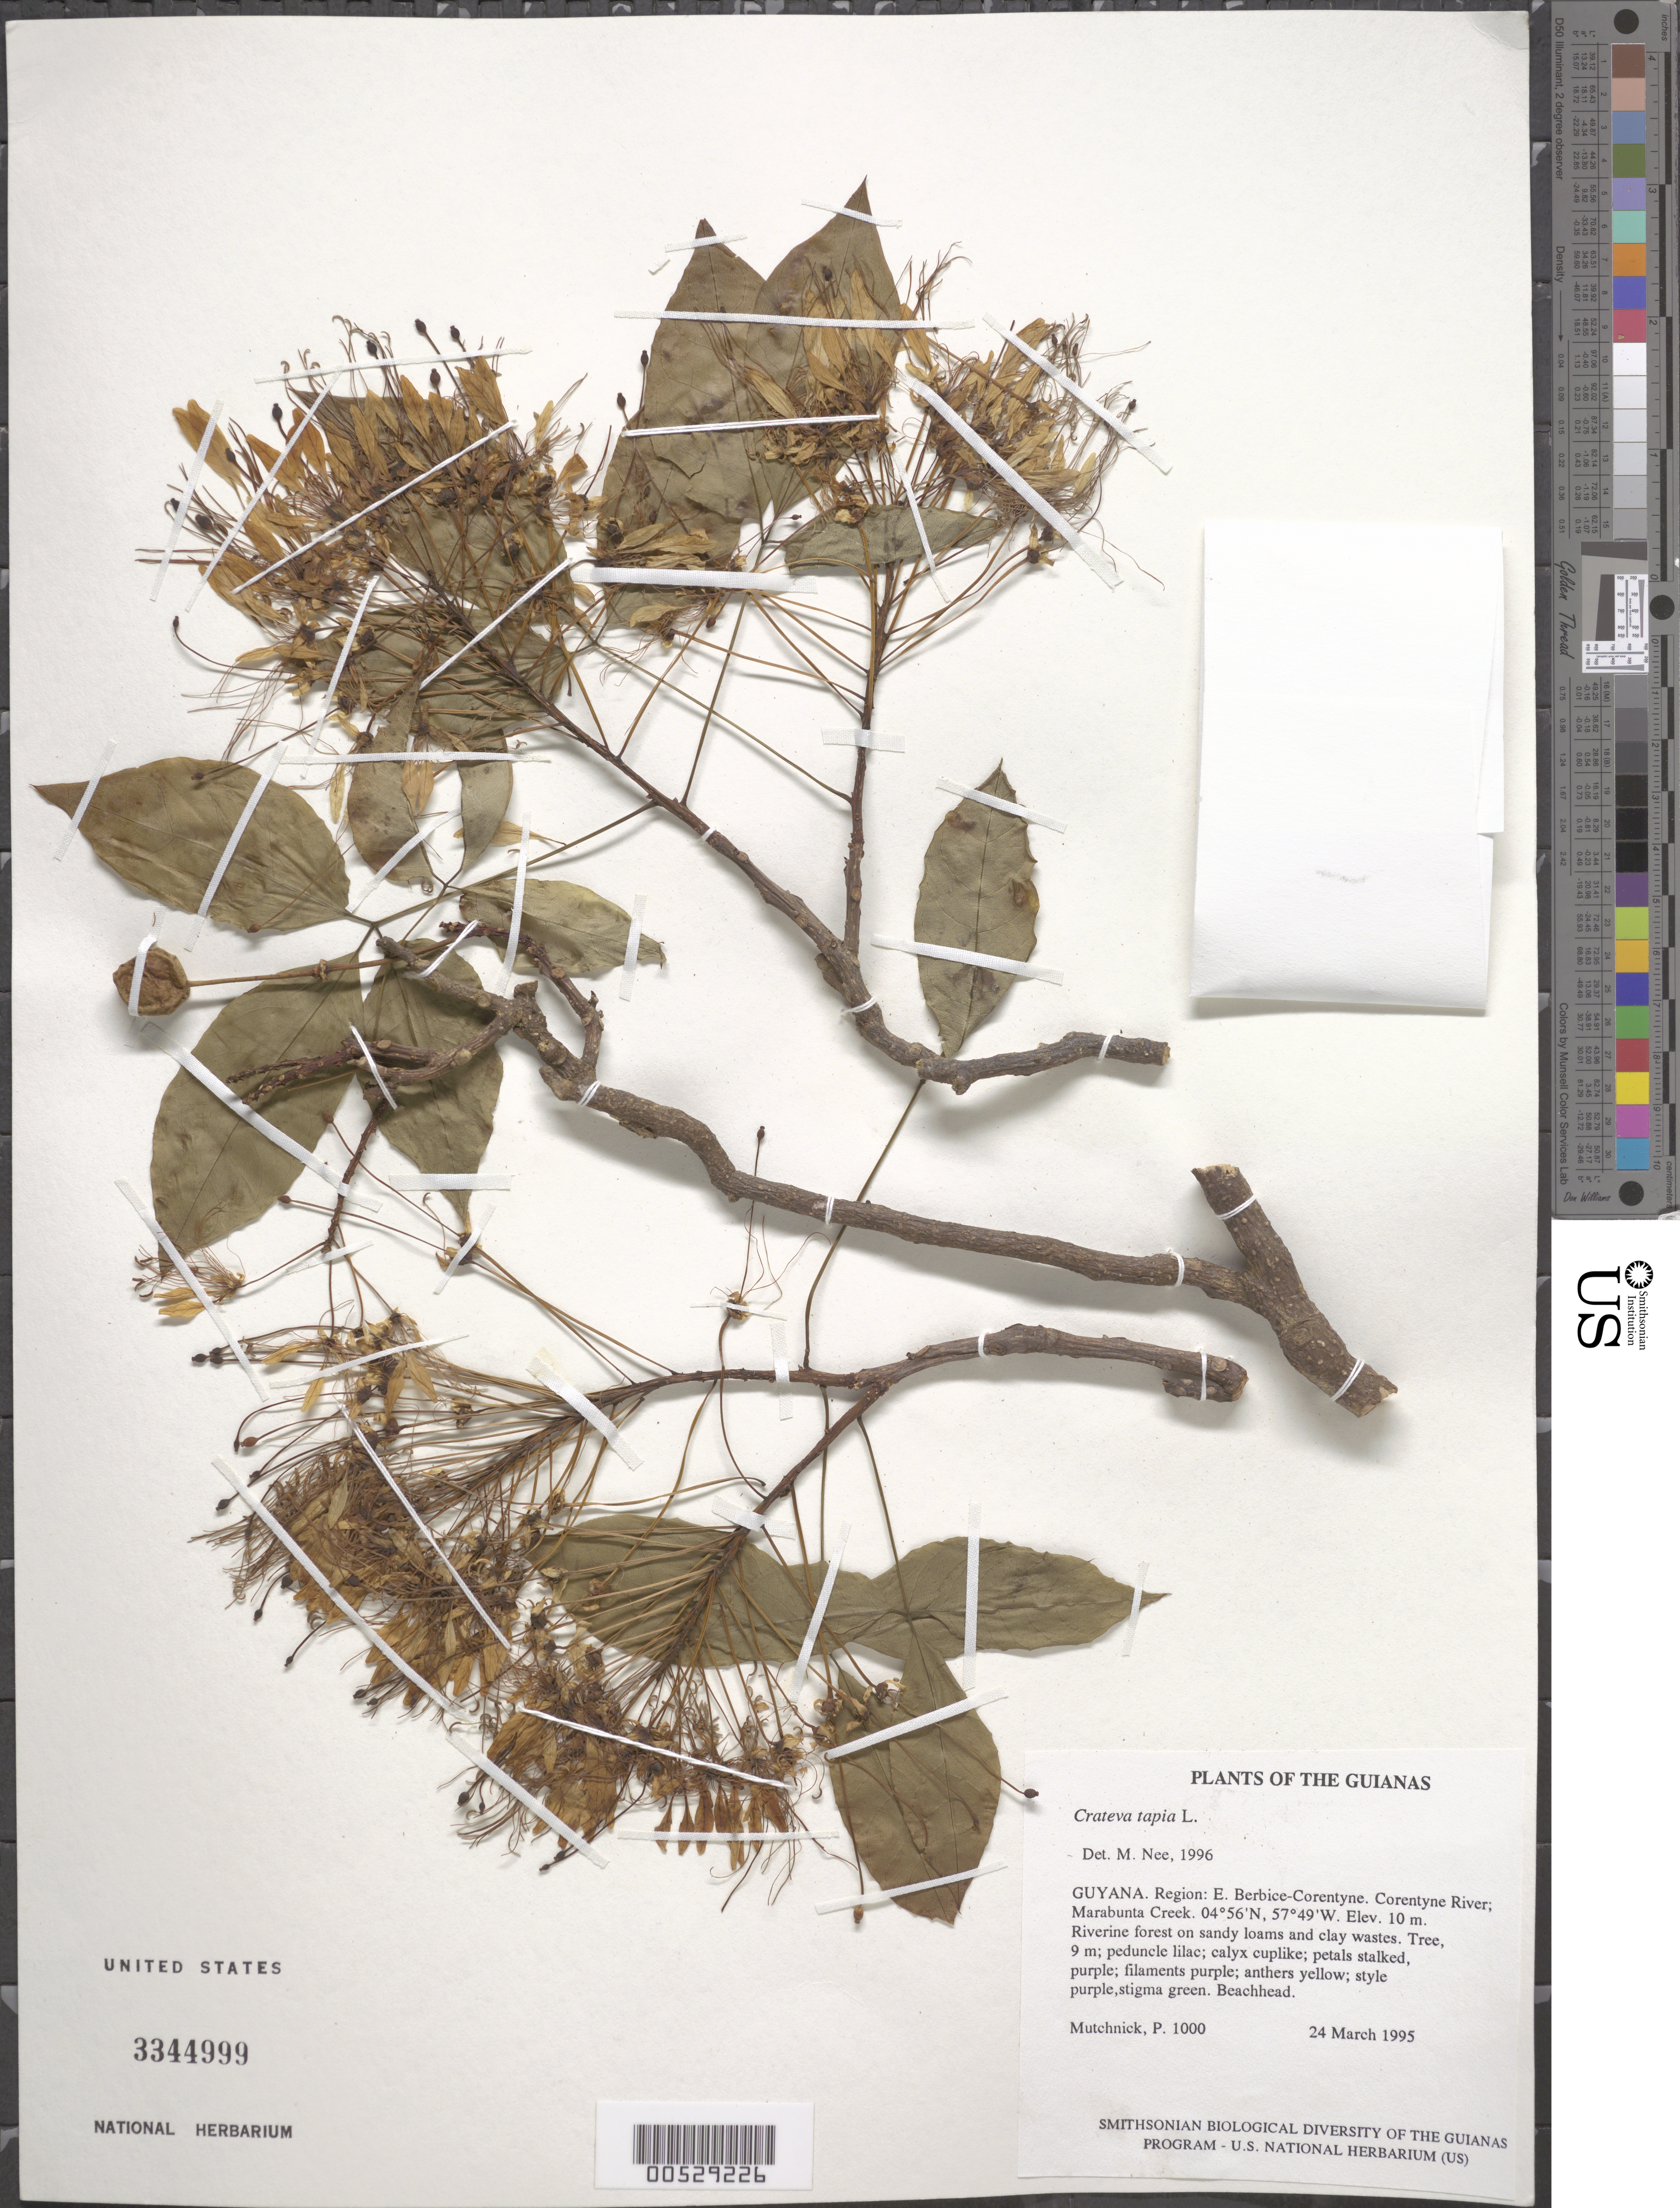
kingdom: Plantae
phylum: Tracheophyta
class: Magnoliopsida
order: Brassicales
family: Capparaceae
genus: Crateva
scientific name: Crateva tapia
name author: L.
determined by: DeFilipps, R. A.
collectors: P. Mutchnick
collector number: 1000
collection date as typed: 24 March 1995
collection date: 1995-03-24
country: Guyana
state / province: E. Berbice-Corentyne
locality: Corentyne River; Marabunta Creek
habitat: Riverine forest on sandy loams and clay wastes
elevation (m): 10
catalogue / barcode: US 3344999